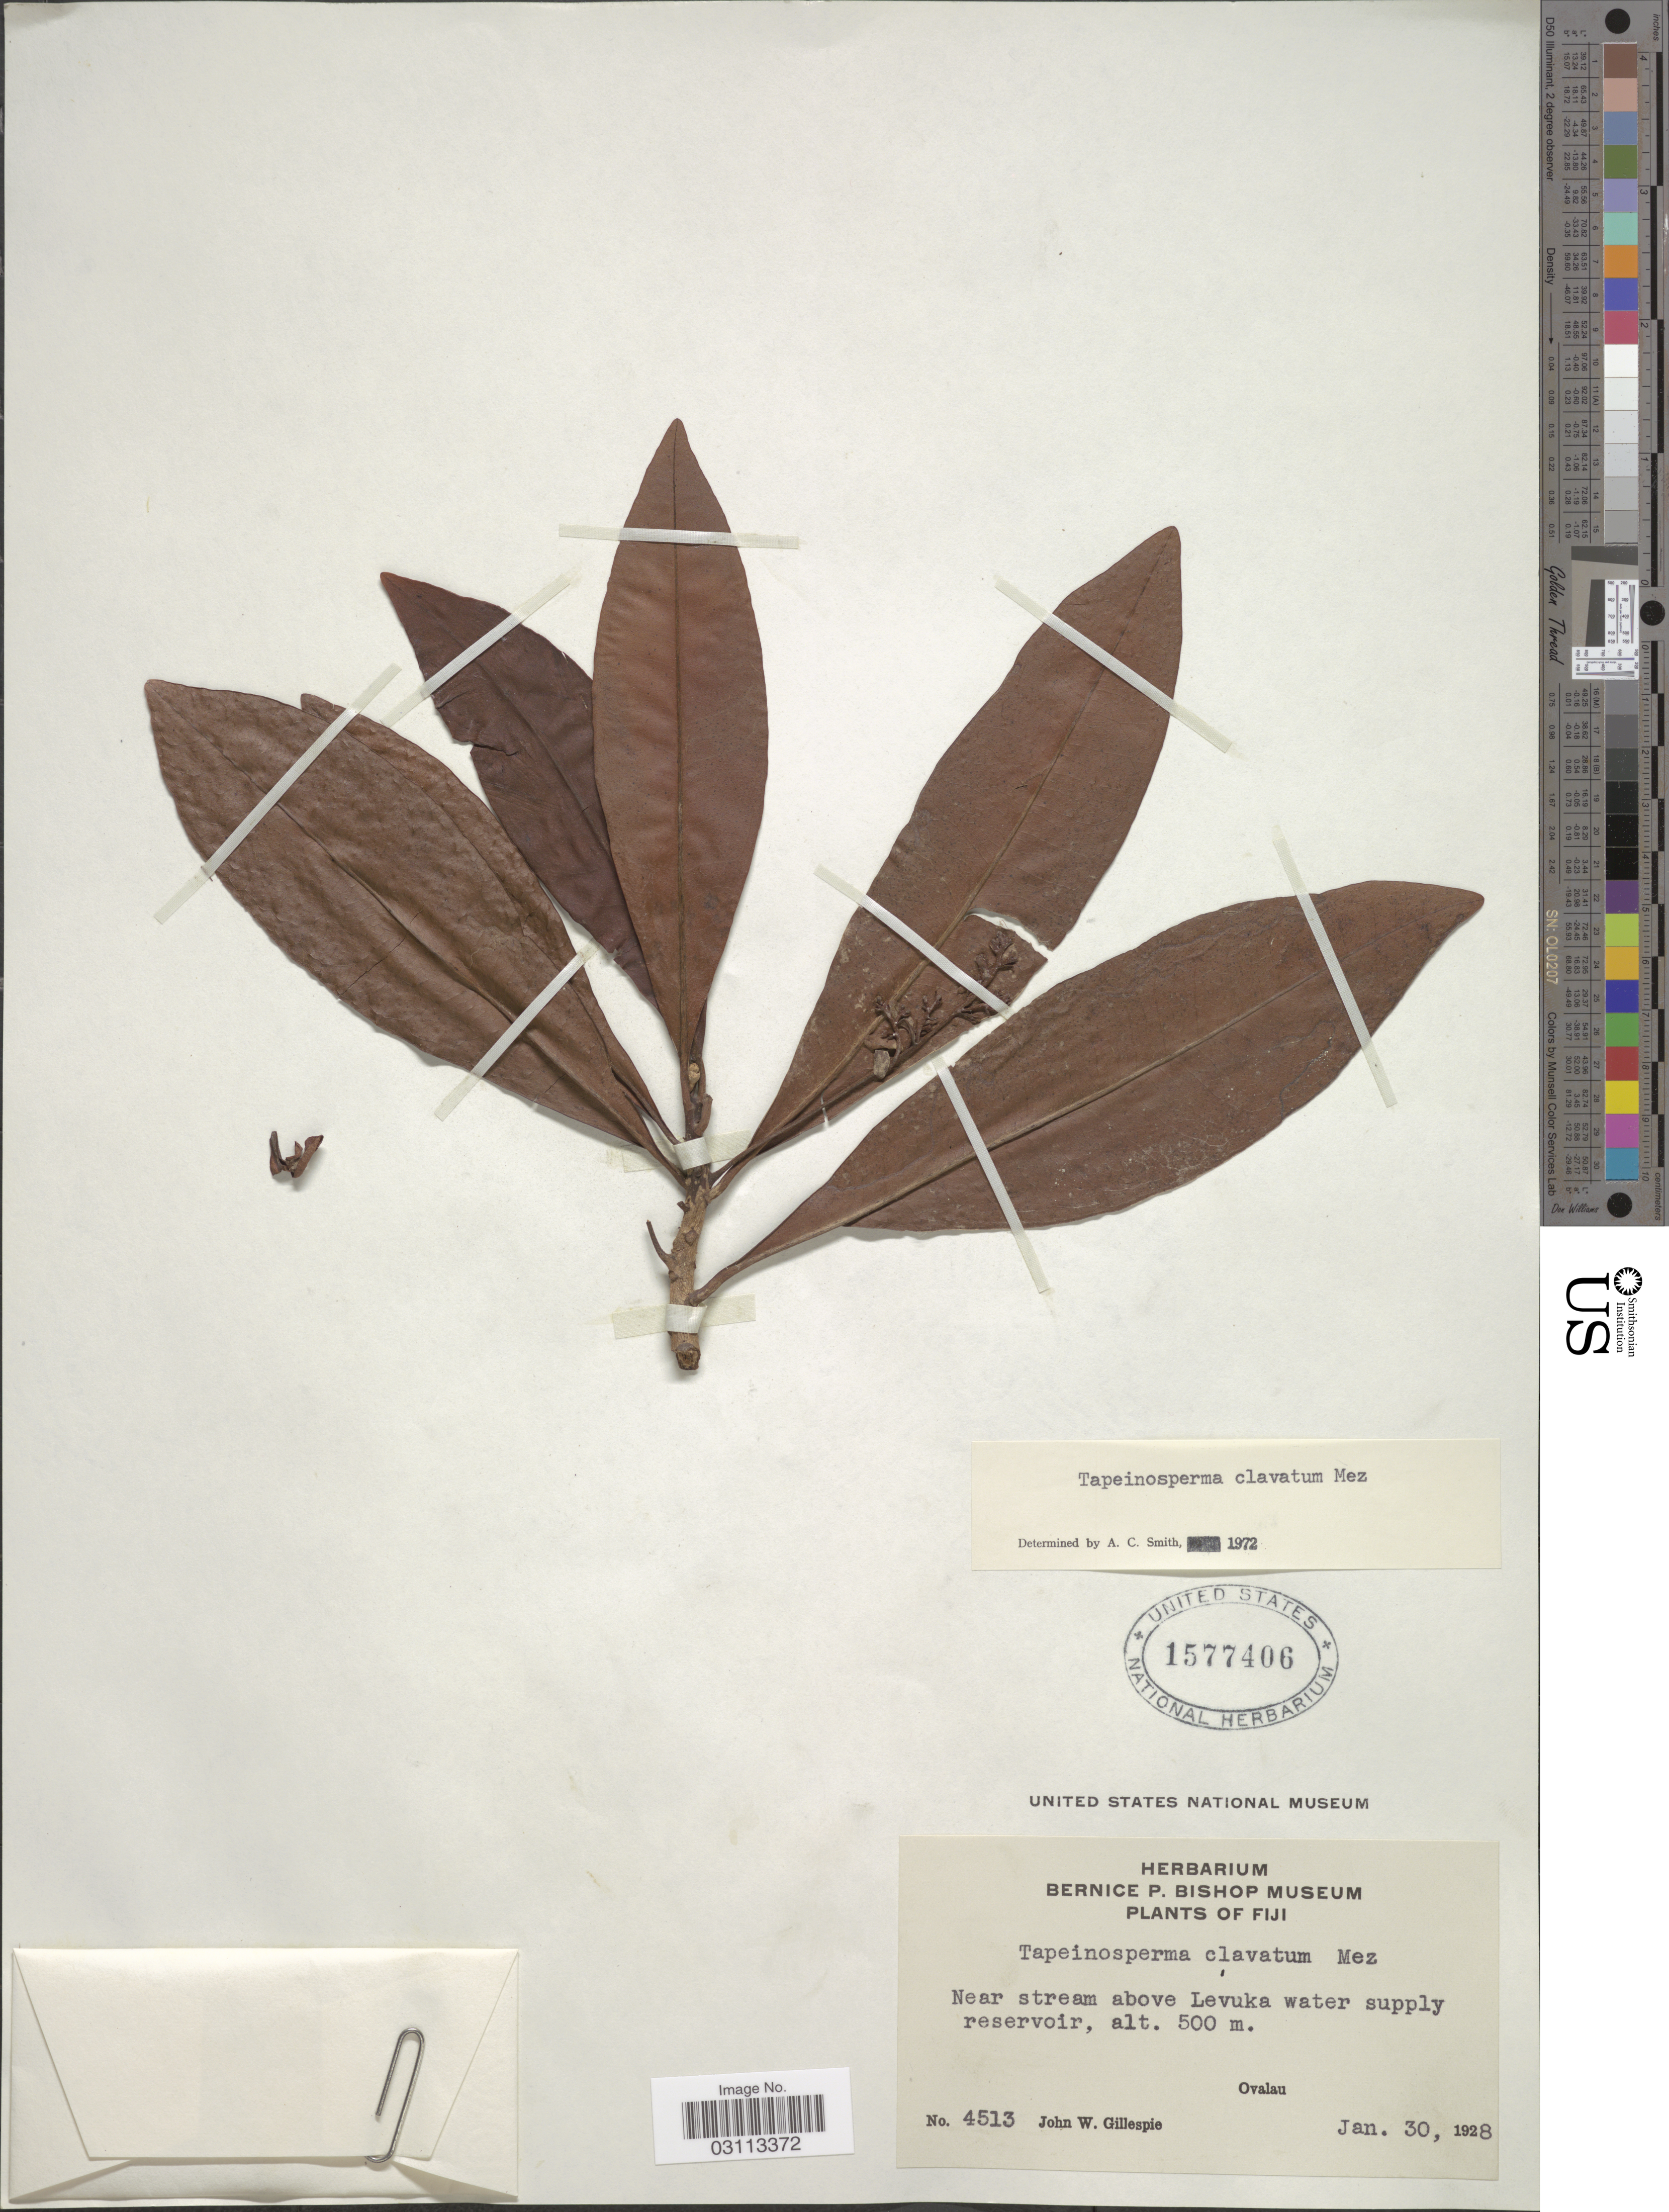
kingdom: Plantae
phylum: Tracheophyta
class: Magnoliopsida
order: Ericales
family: Primulaceae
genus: Tapeinosperma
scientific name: Tapeinosperma clavatum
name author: Mez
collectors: J. W. Gillespie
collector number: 4513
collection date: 1928-01-30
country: Fiji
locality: Near stream above Levuka water supply reservoir. Ovalau.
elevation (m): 500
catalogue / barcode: US 1577406